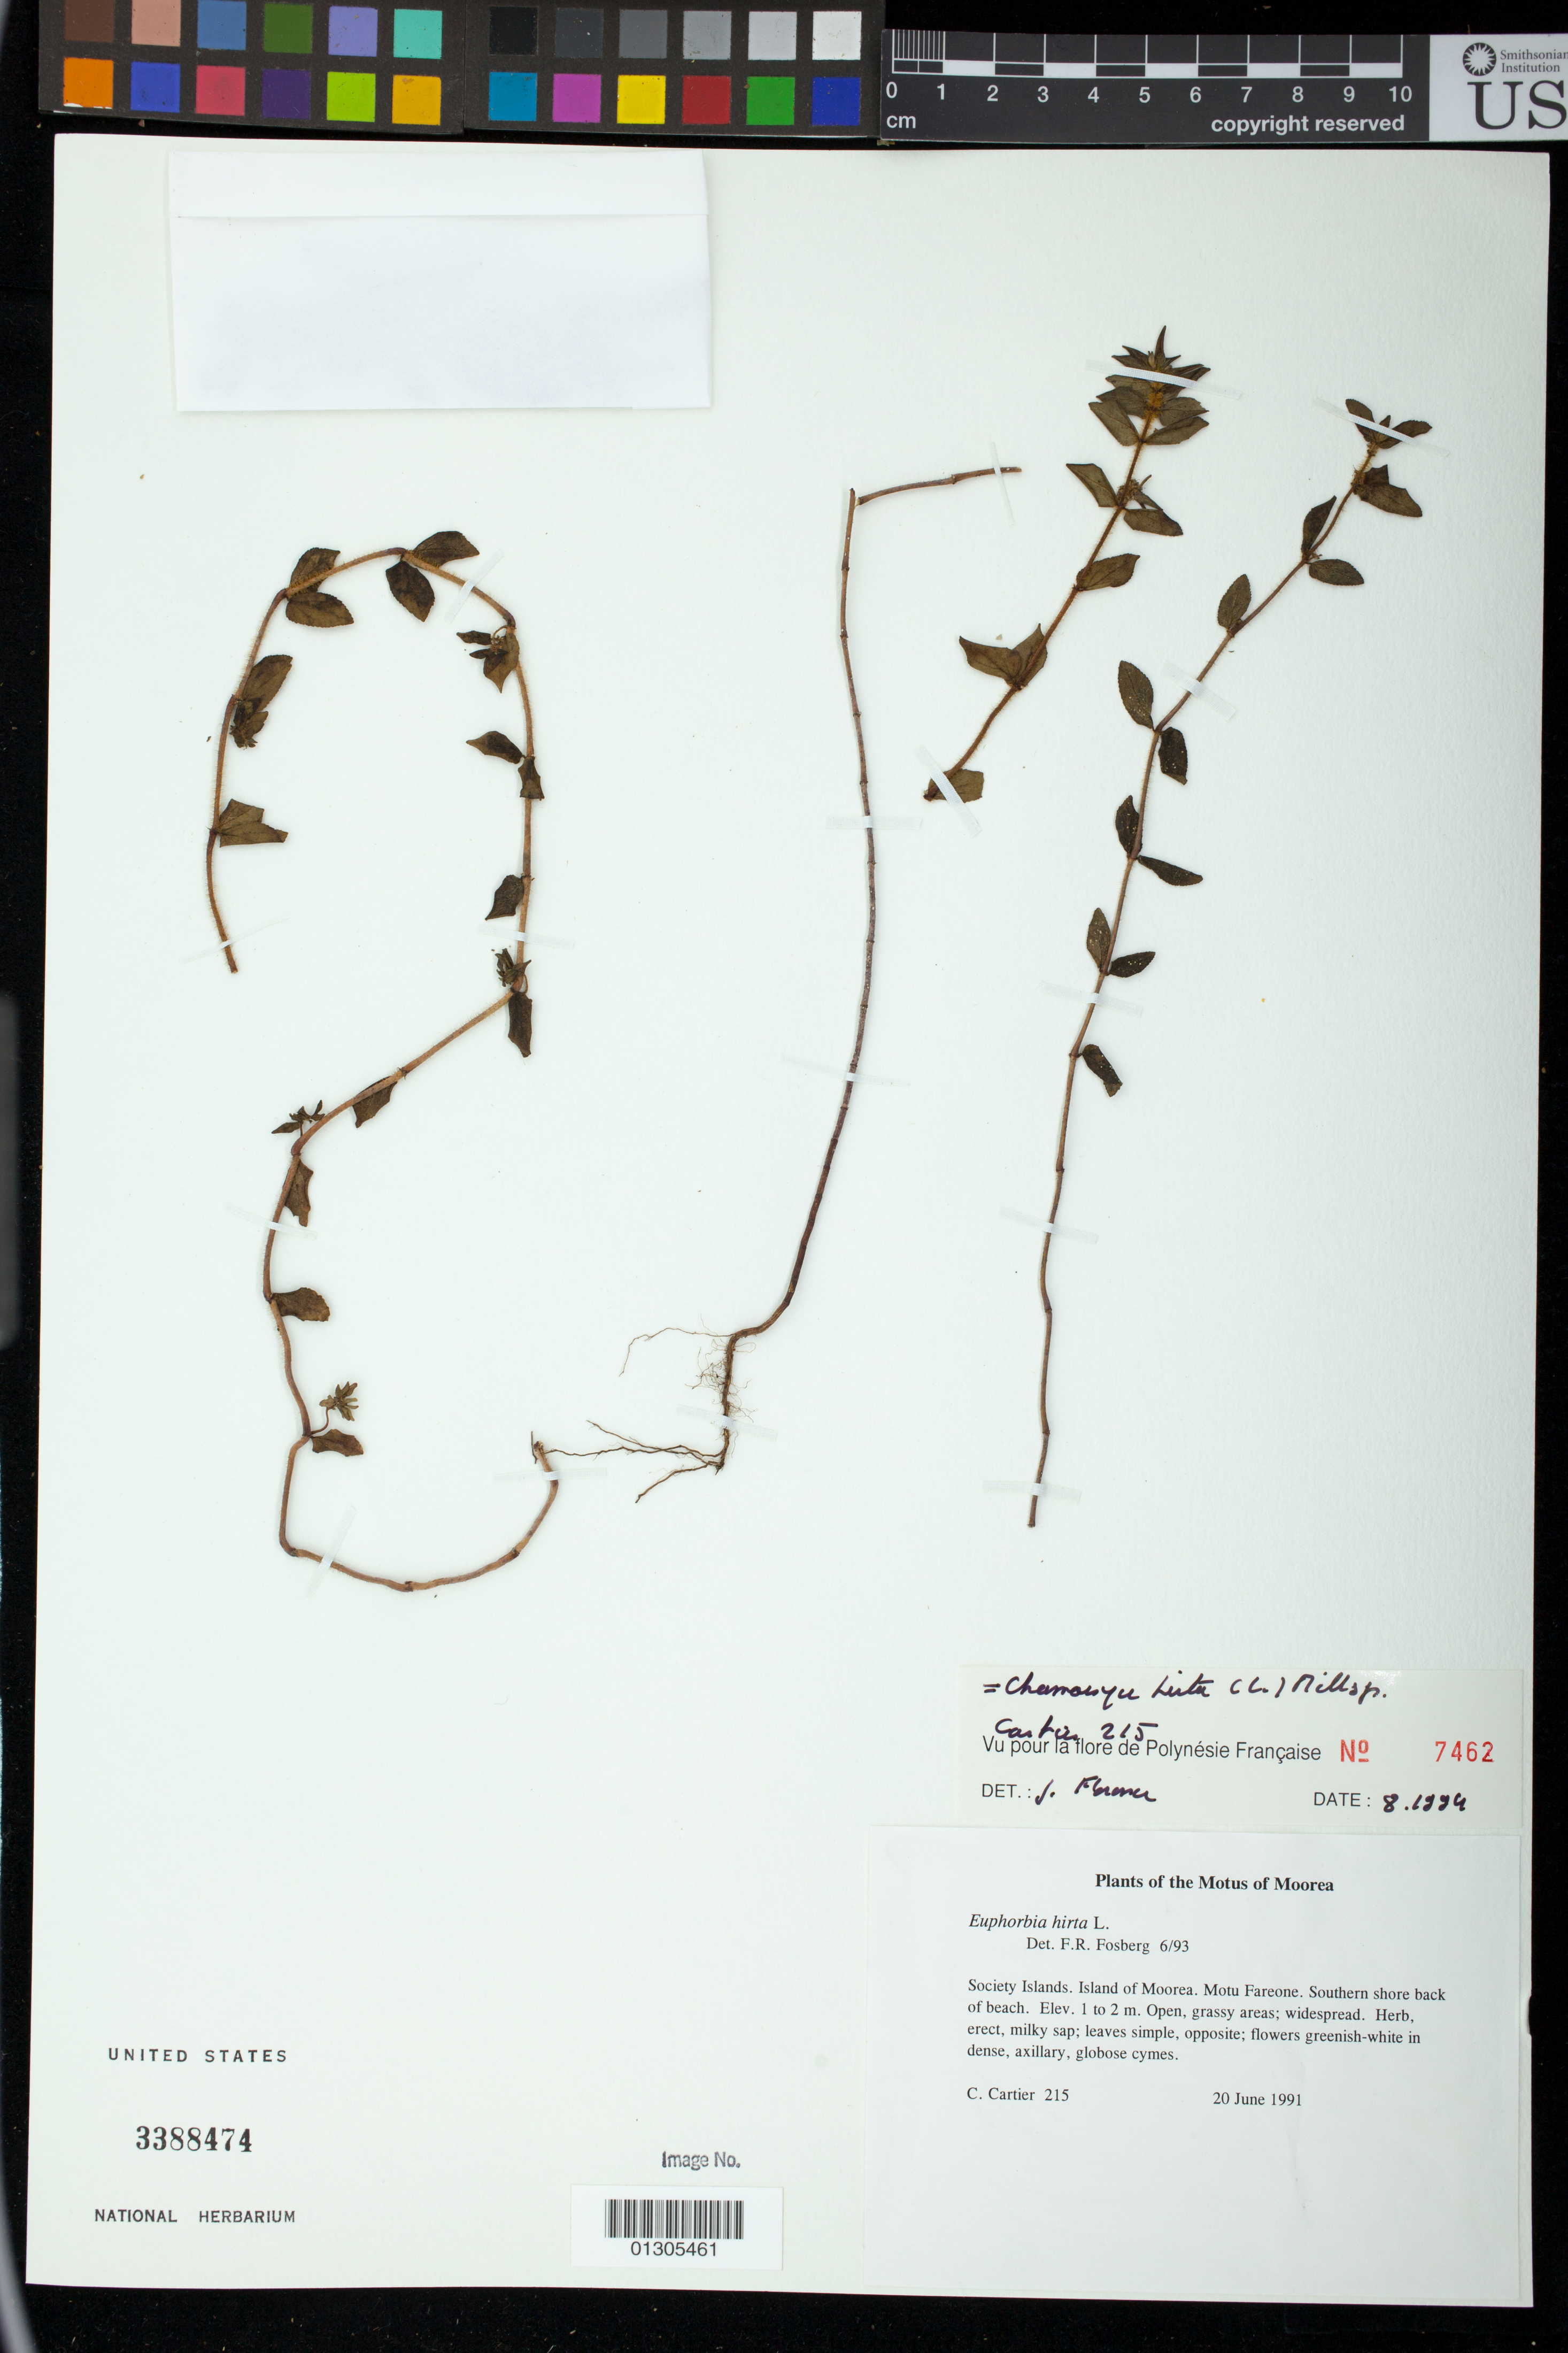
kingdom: Plantae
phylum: Tracheophyta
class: Magnoliopsida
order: Malpighiales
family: Euphorbiaceae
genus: Euphorbia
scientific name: Euphorbia hirta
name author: L.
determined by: Fosberg, F. R.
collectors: C. Cartier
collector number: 215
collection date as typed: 20 Jun 1991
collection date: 1991-06-20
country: French Polynesia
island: Moorea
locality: Southern shore back of beach, Fareone [Society Is.]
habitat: Open, grassy areas; widespread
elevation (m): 1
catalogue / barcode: US 3388474